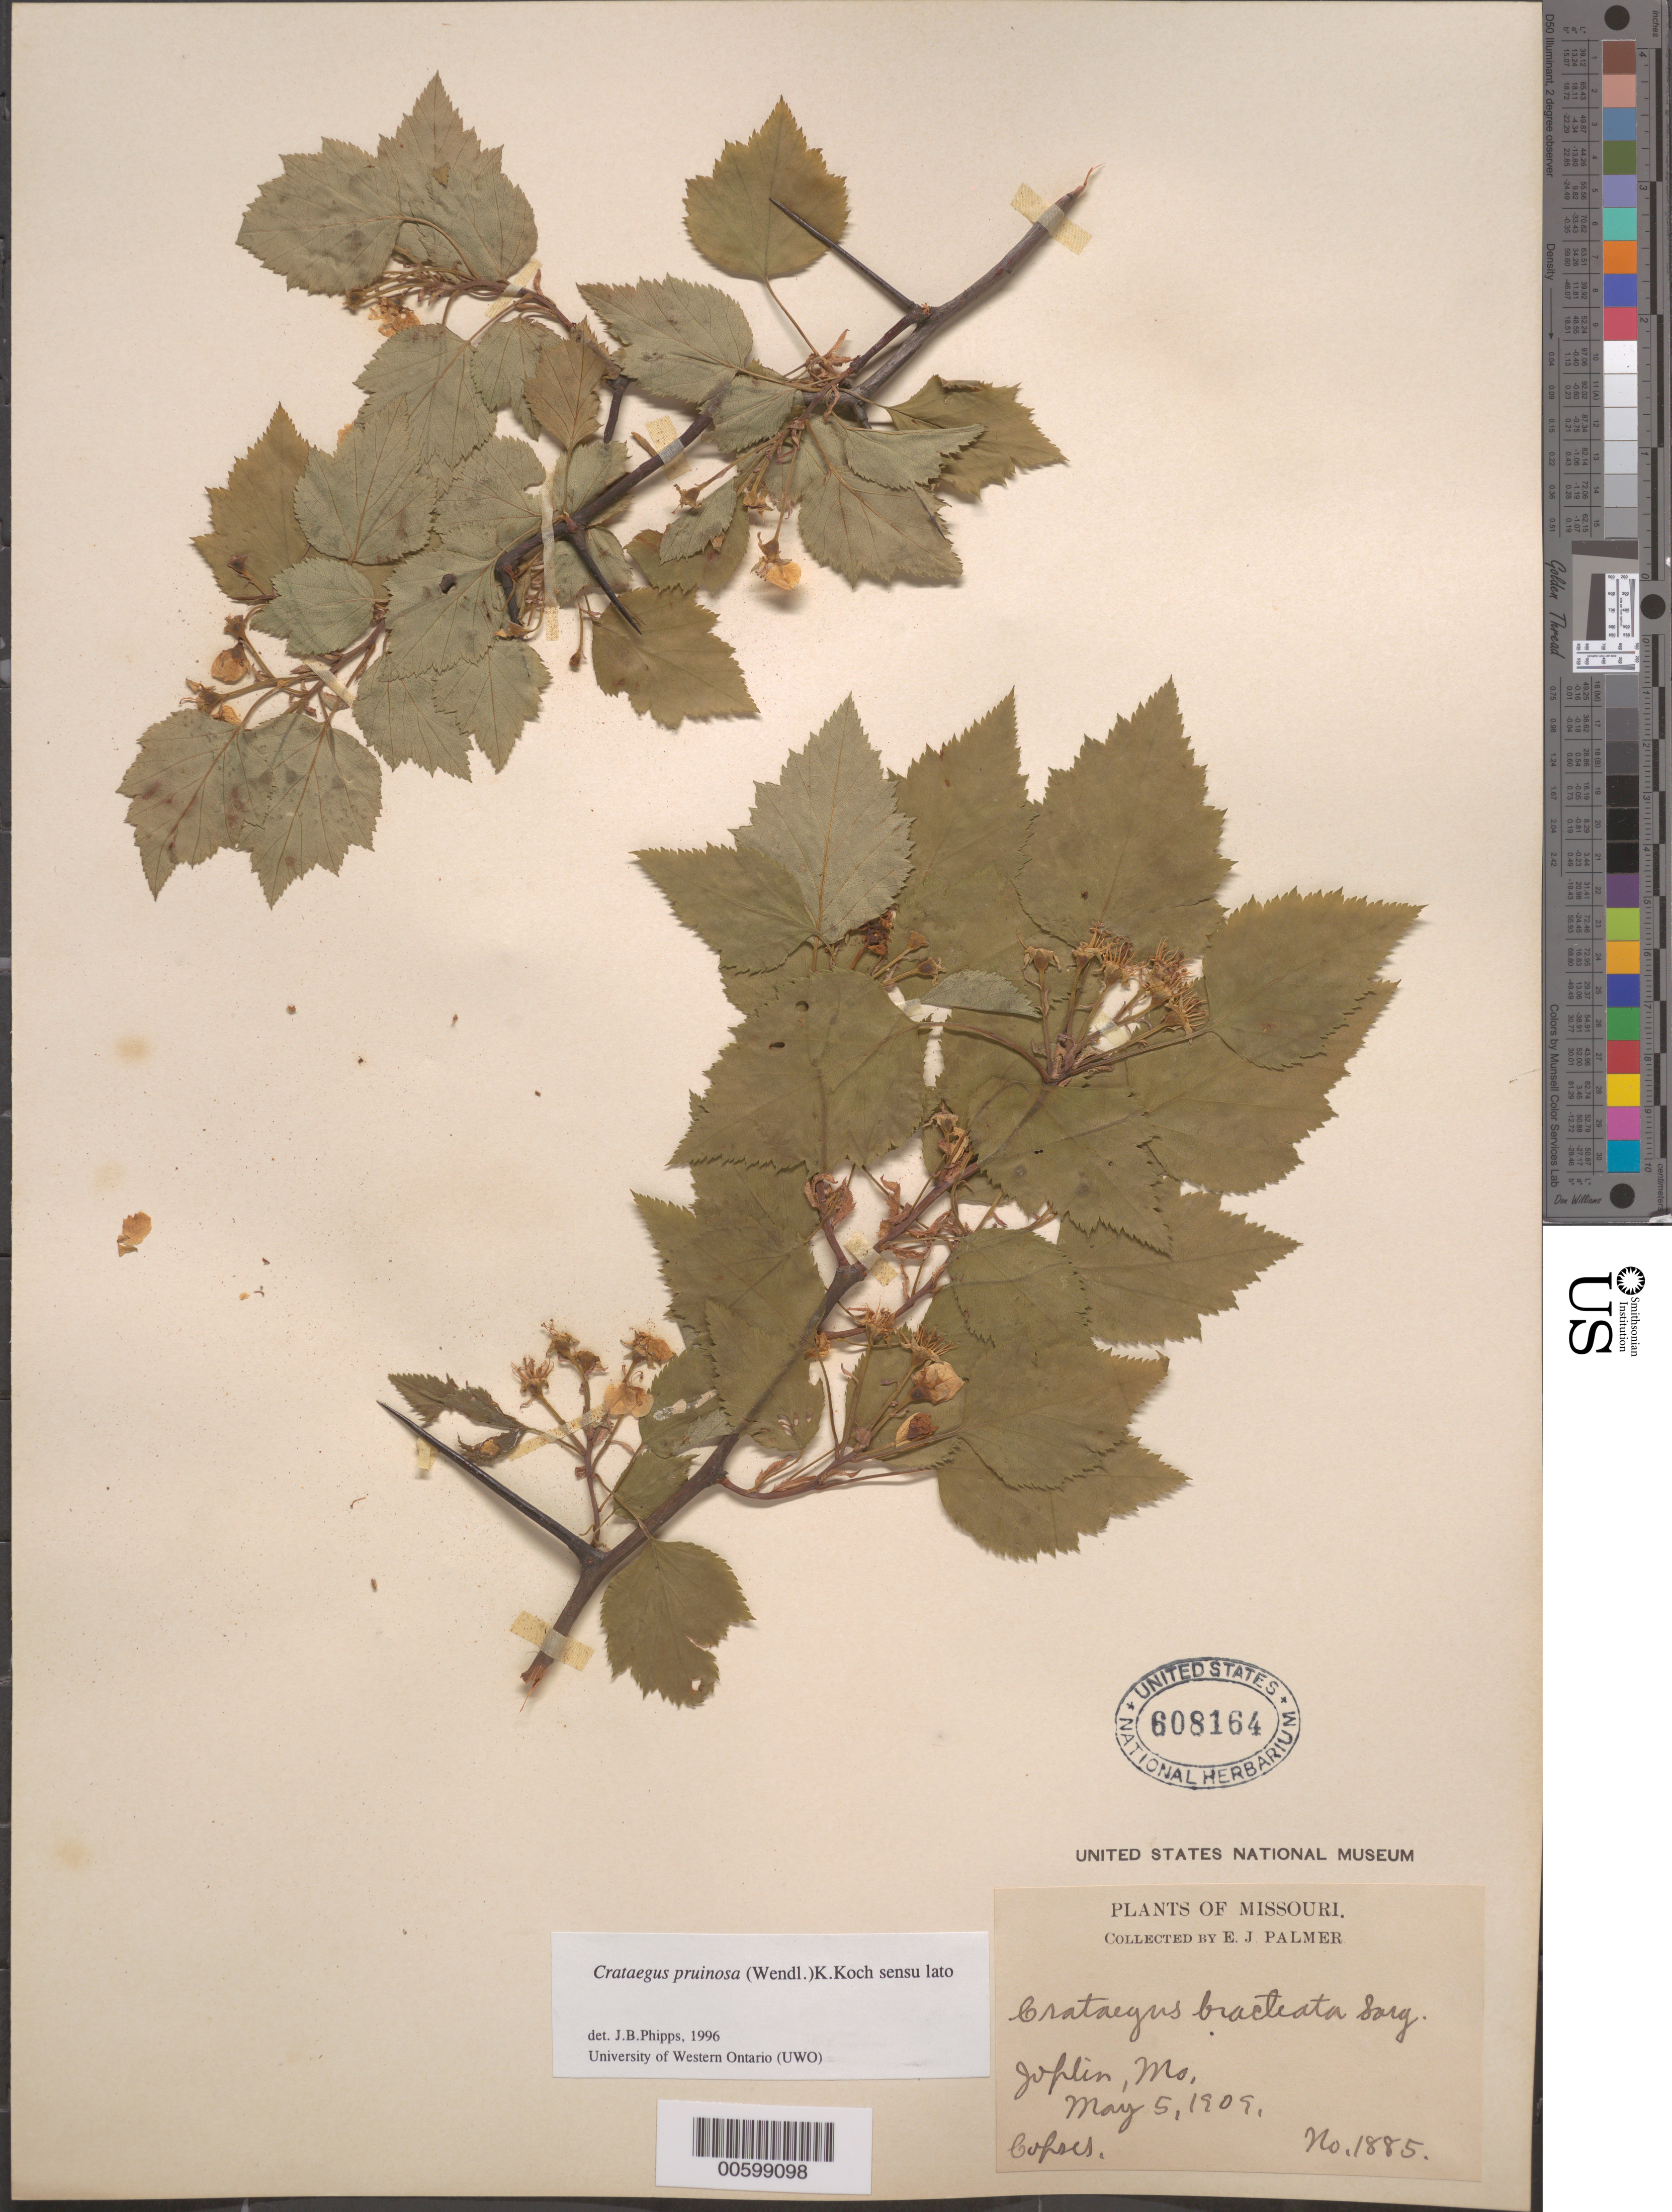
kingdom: Plantae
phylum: Tracheophyta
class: Magnoliopsida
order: Rosales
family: Rosaceae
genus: Crataegus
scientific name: Crataegus pruinosa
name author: (H.L. Wendl.) K. Koch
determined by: Phipps, James B., (UWO), University of Western Ontario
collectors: E. J. Palmer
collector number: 1885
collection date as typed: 05 May 1909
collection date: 1909-05-05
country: United States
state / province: Missouri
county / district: Jasper / Newton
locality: Joplin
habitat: Copses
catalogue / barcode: US 608164